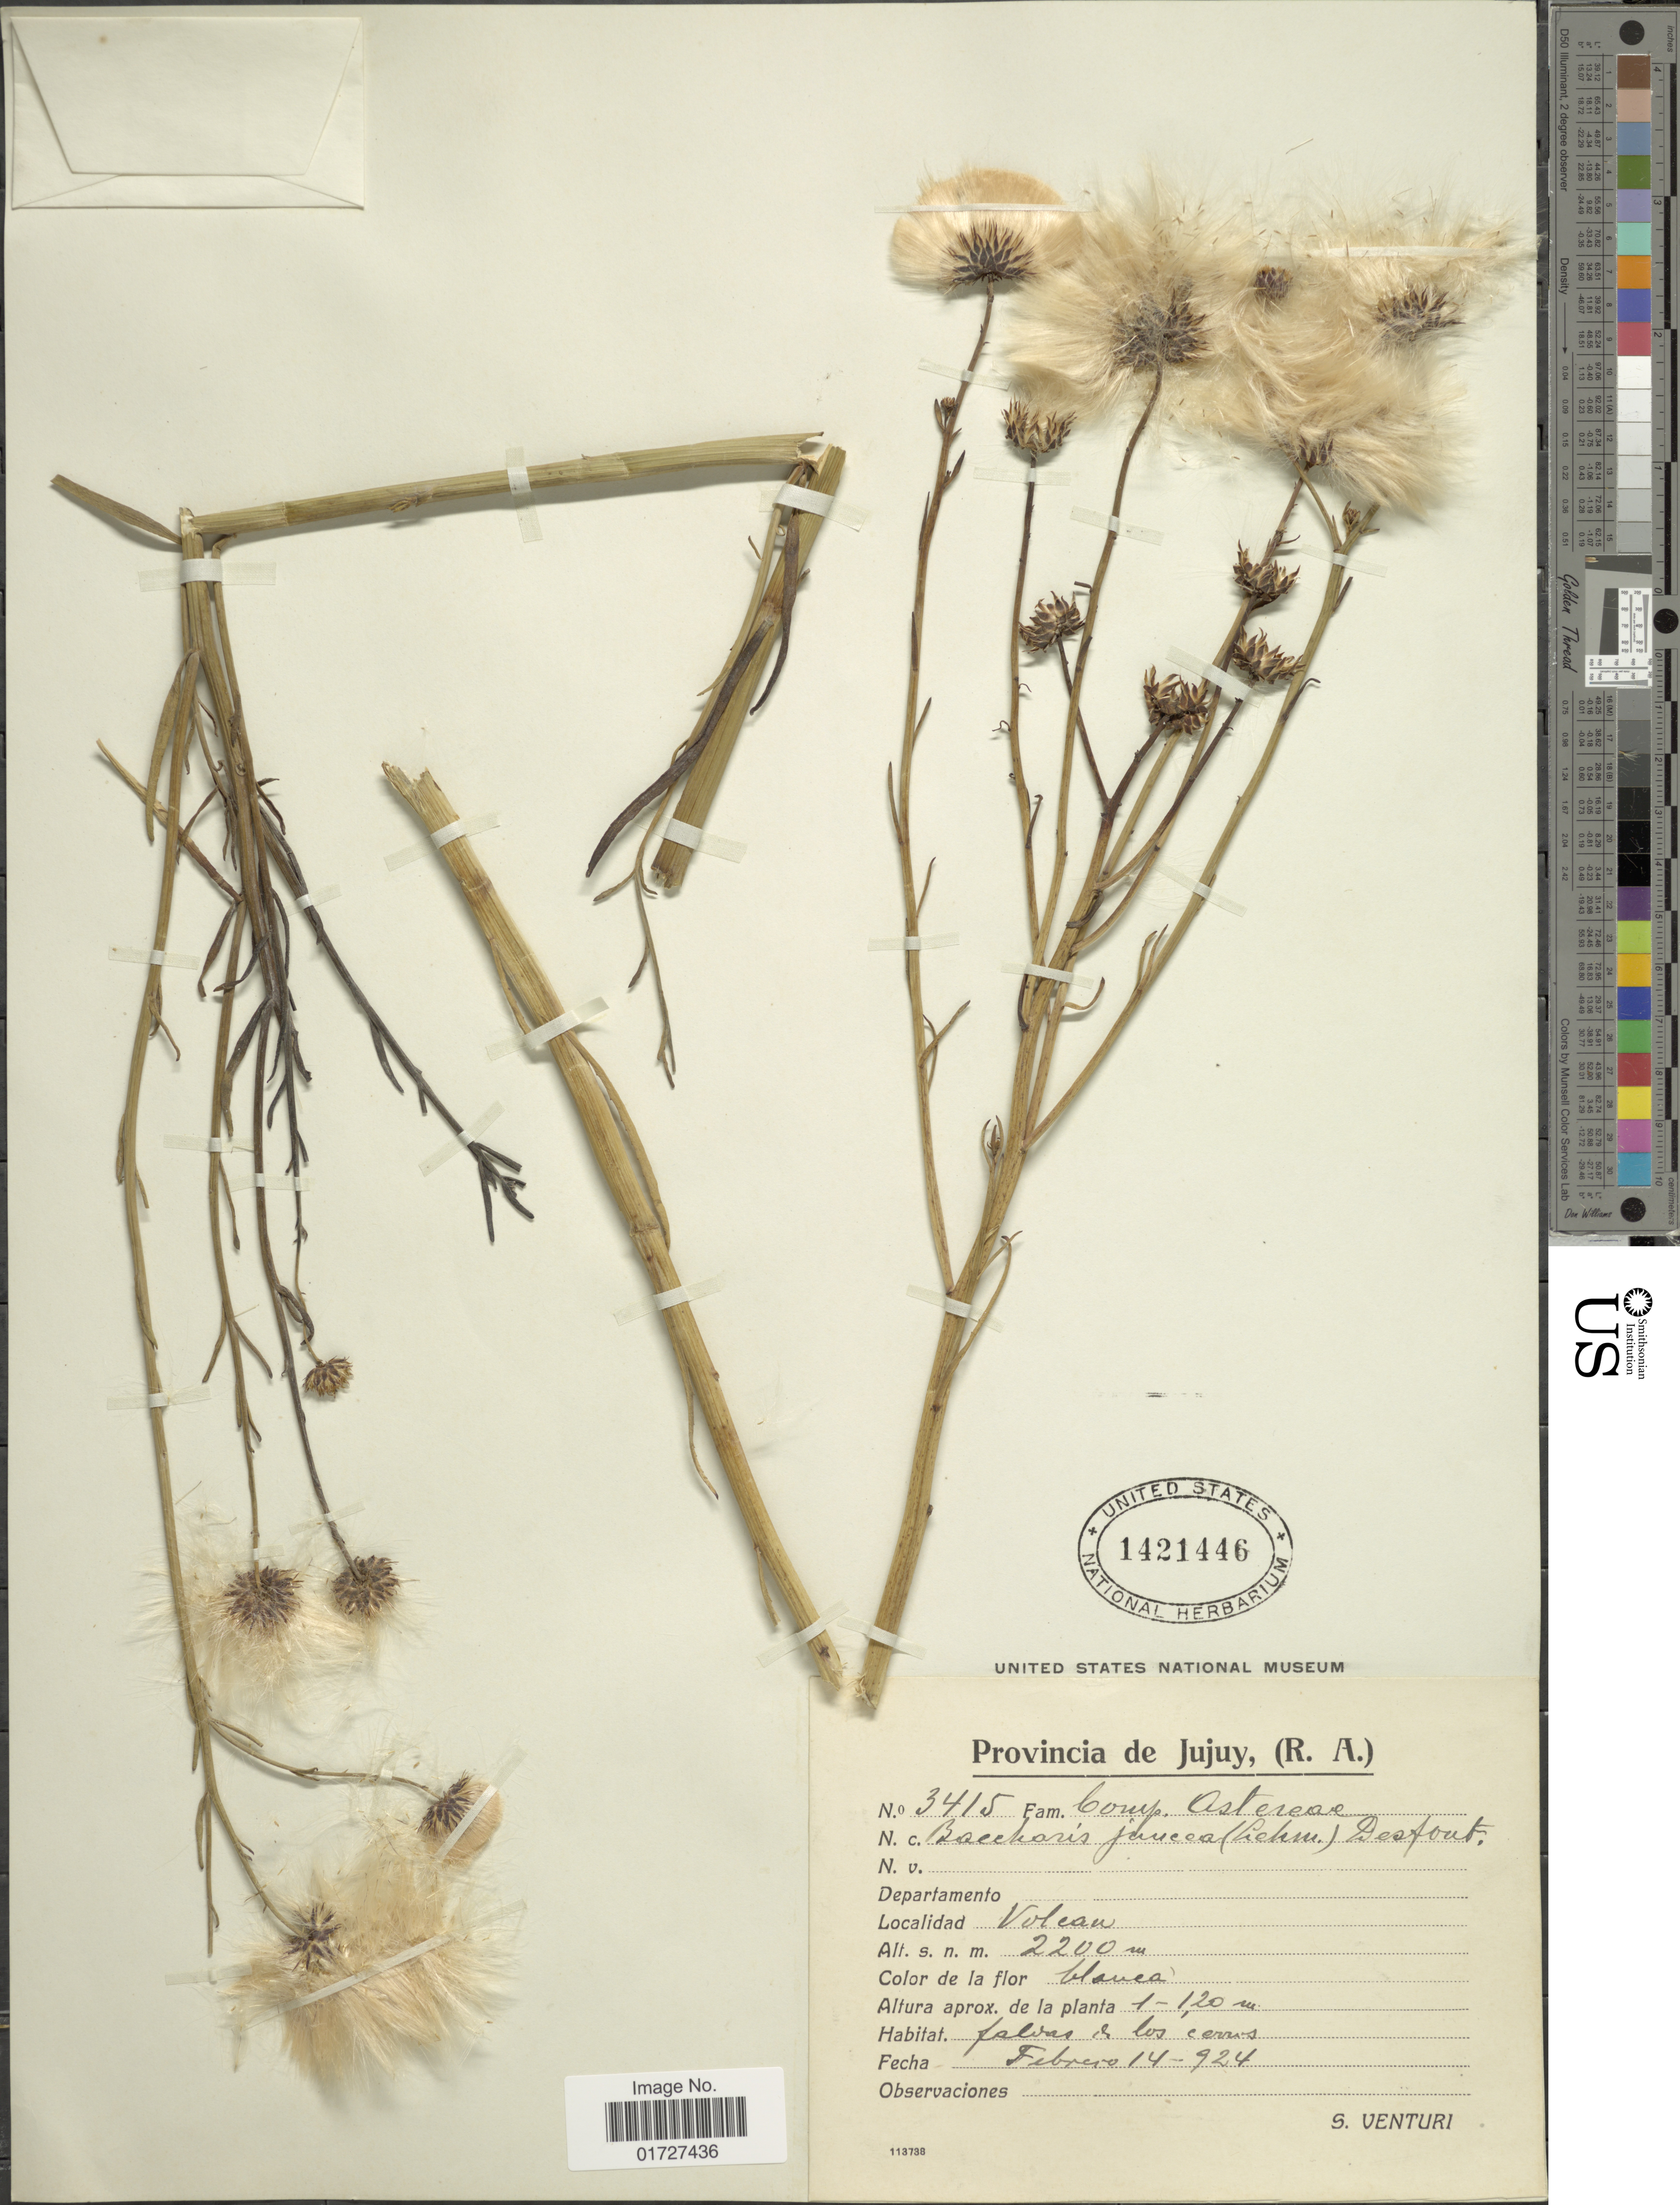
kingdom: Plantae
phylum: Tracheophyta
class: Magnoliopsida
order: Asterales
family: Asteraceae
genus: Baccharis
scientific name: Baccharis juncea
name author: (Lehm.) Desf.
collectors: S. Venturi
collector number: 3415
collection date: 1924-02-14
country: Argentina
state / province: Jujuy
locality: Volcan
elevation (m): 2200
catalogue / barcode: US 1421446